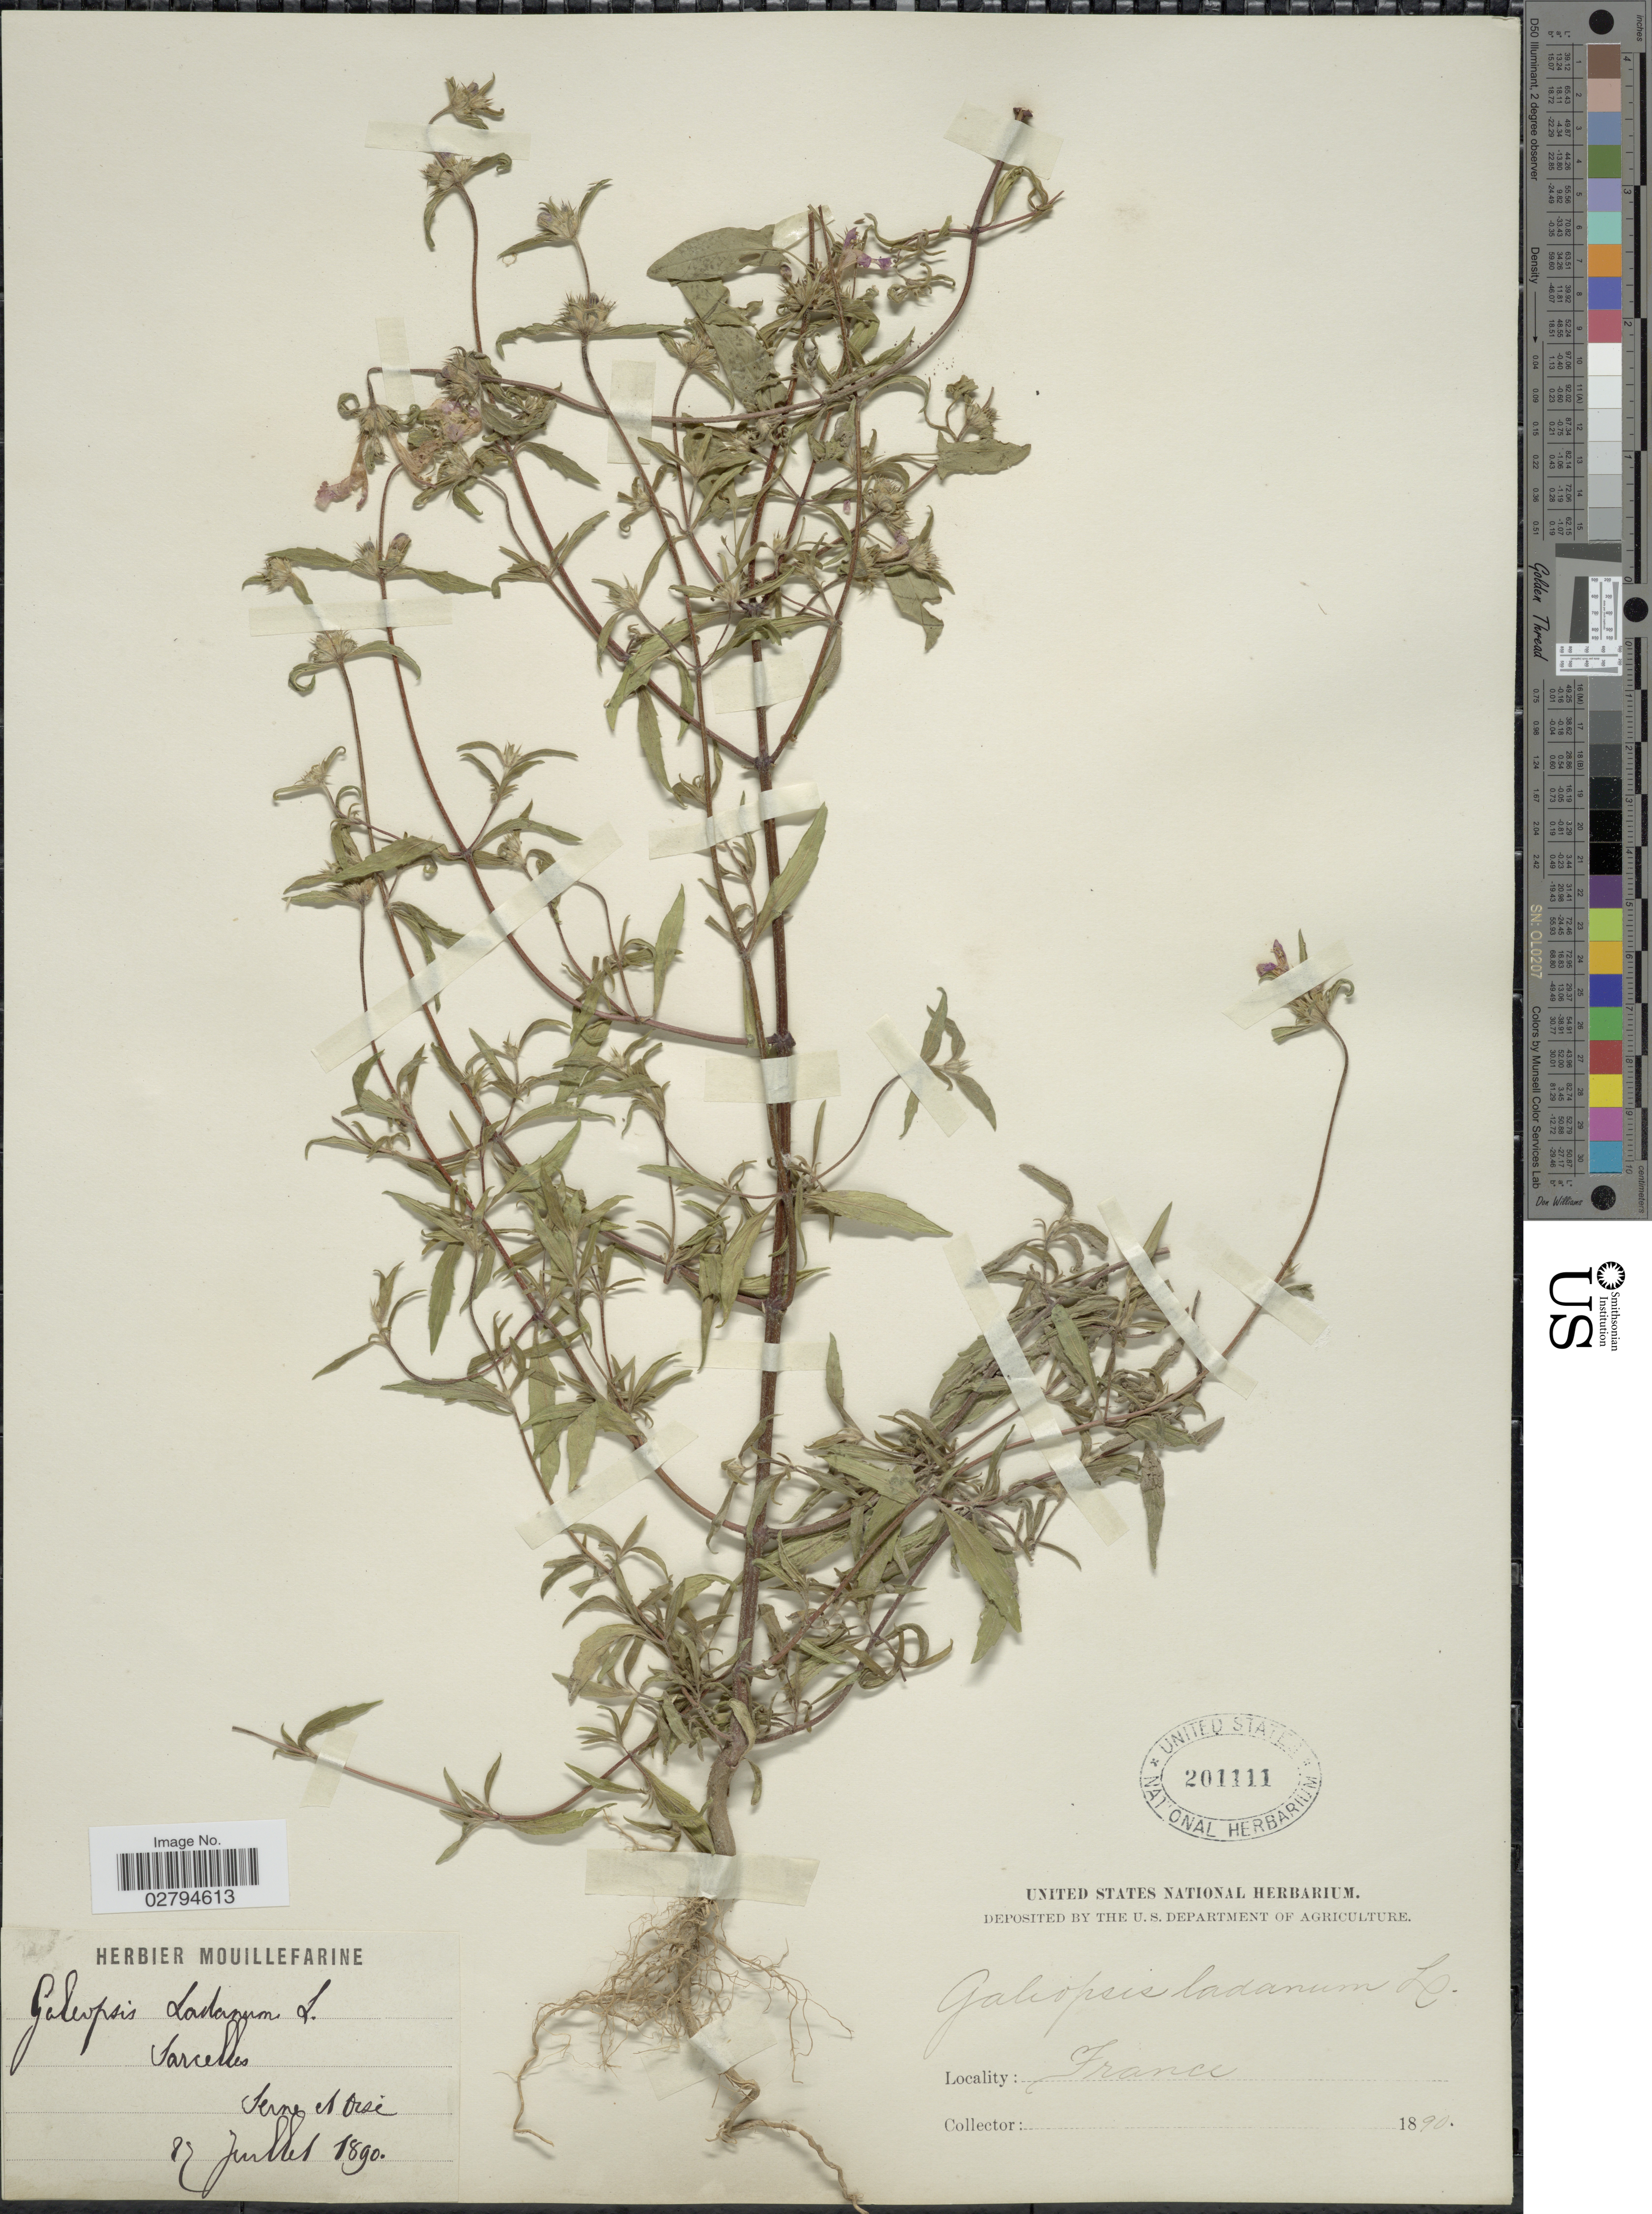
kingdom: Plantae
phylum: Tracheophyta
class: Magnoliopsida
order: Lamiales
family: Lamiaceae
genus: Galeopsis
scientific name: Galeopsis ladanum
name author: L.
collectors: ex herb. Mouillefarine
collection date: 1890-07-27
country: France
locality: Parcelles, Seine et Oise.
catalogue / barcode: US 201111